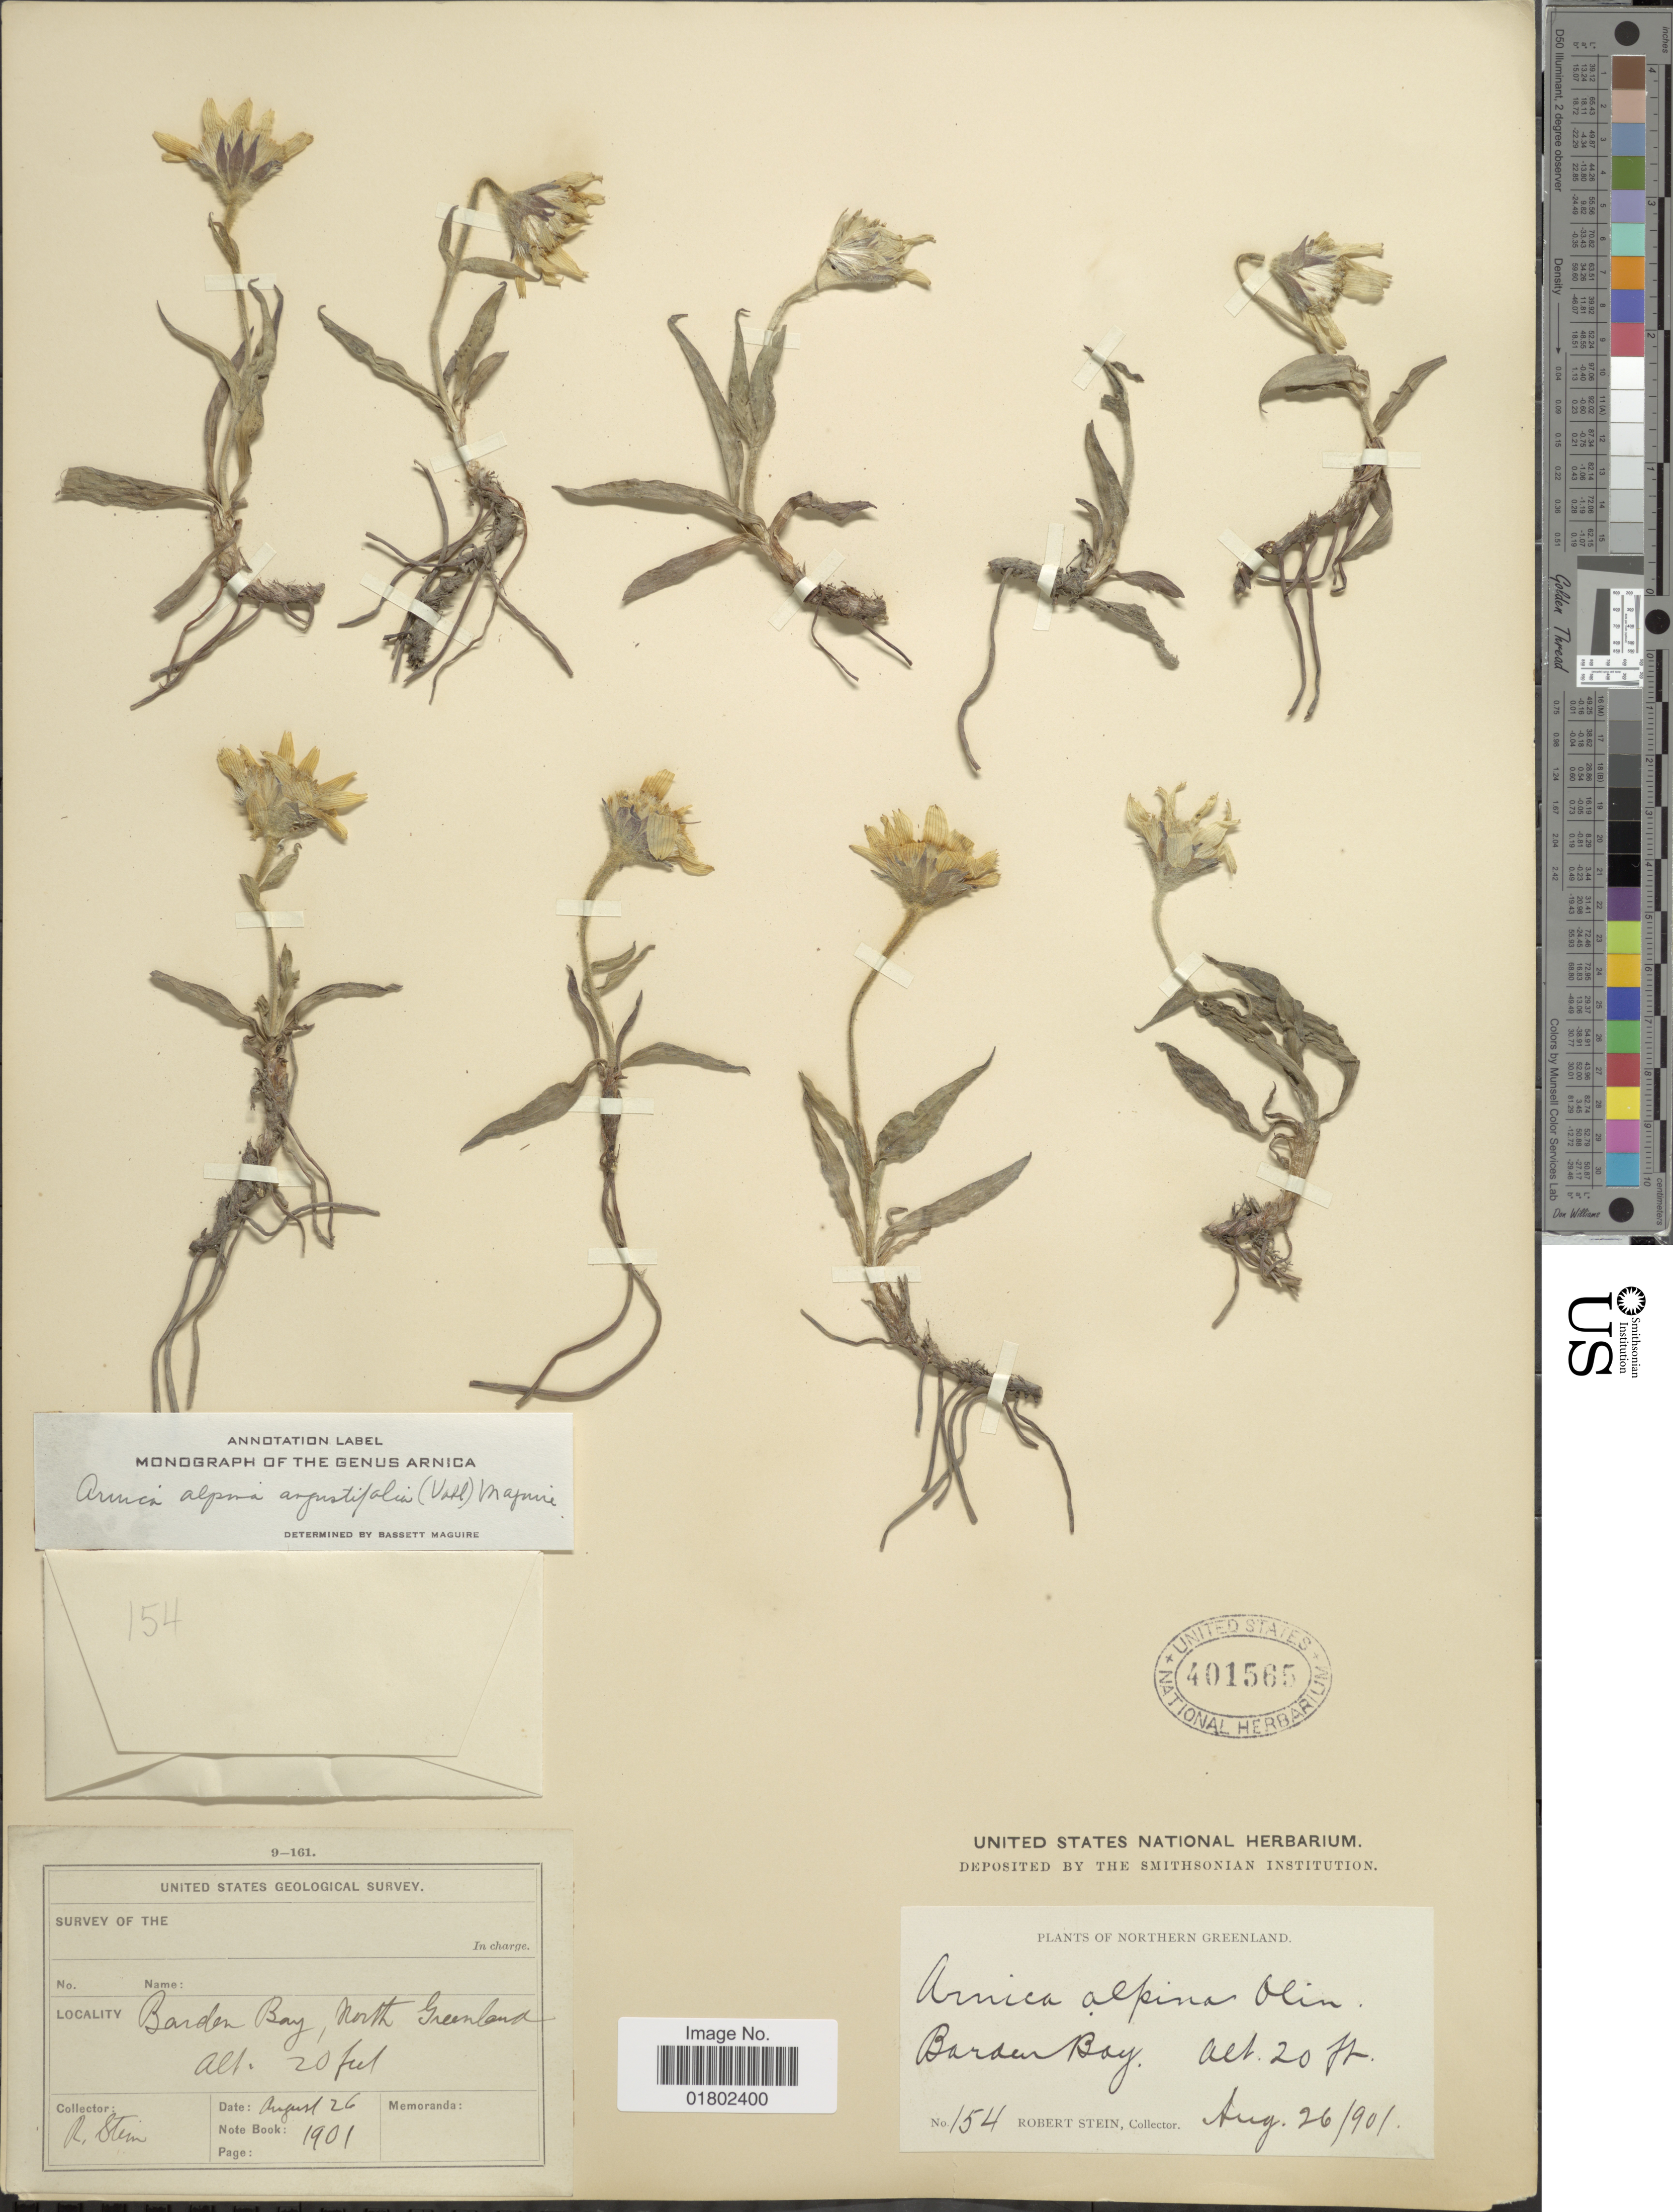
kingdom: Plantae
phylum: Tracheophyta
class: Magnoliopsida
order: Asterales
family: Asteraceae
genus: Arnica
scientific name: Arnica alpina var. angustifolia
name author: (Vahl) Maguire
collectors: R. Stein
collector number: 154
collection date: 1901-08-26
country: Greenland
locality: Northern Greenland, Barden Bay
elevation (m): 6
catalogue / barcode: US 401565